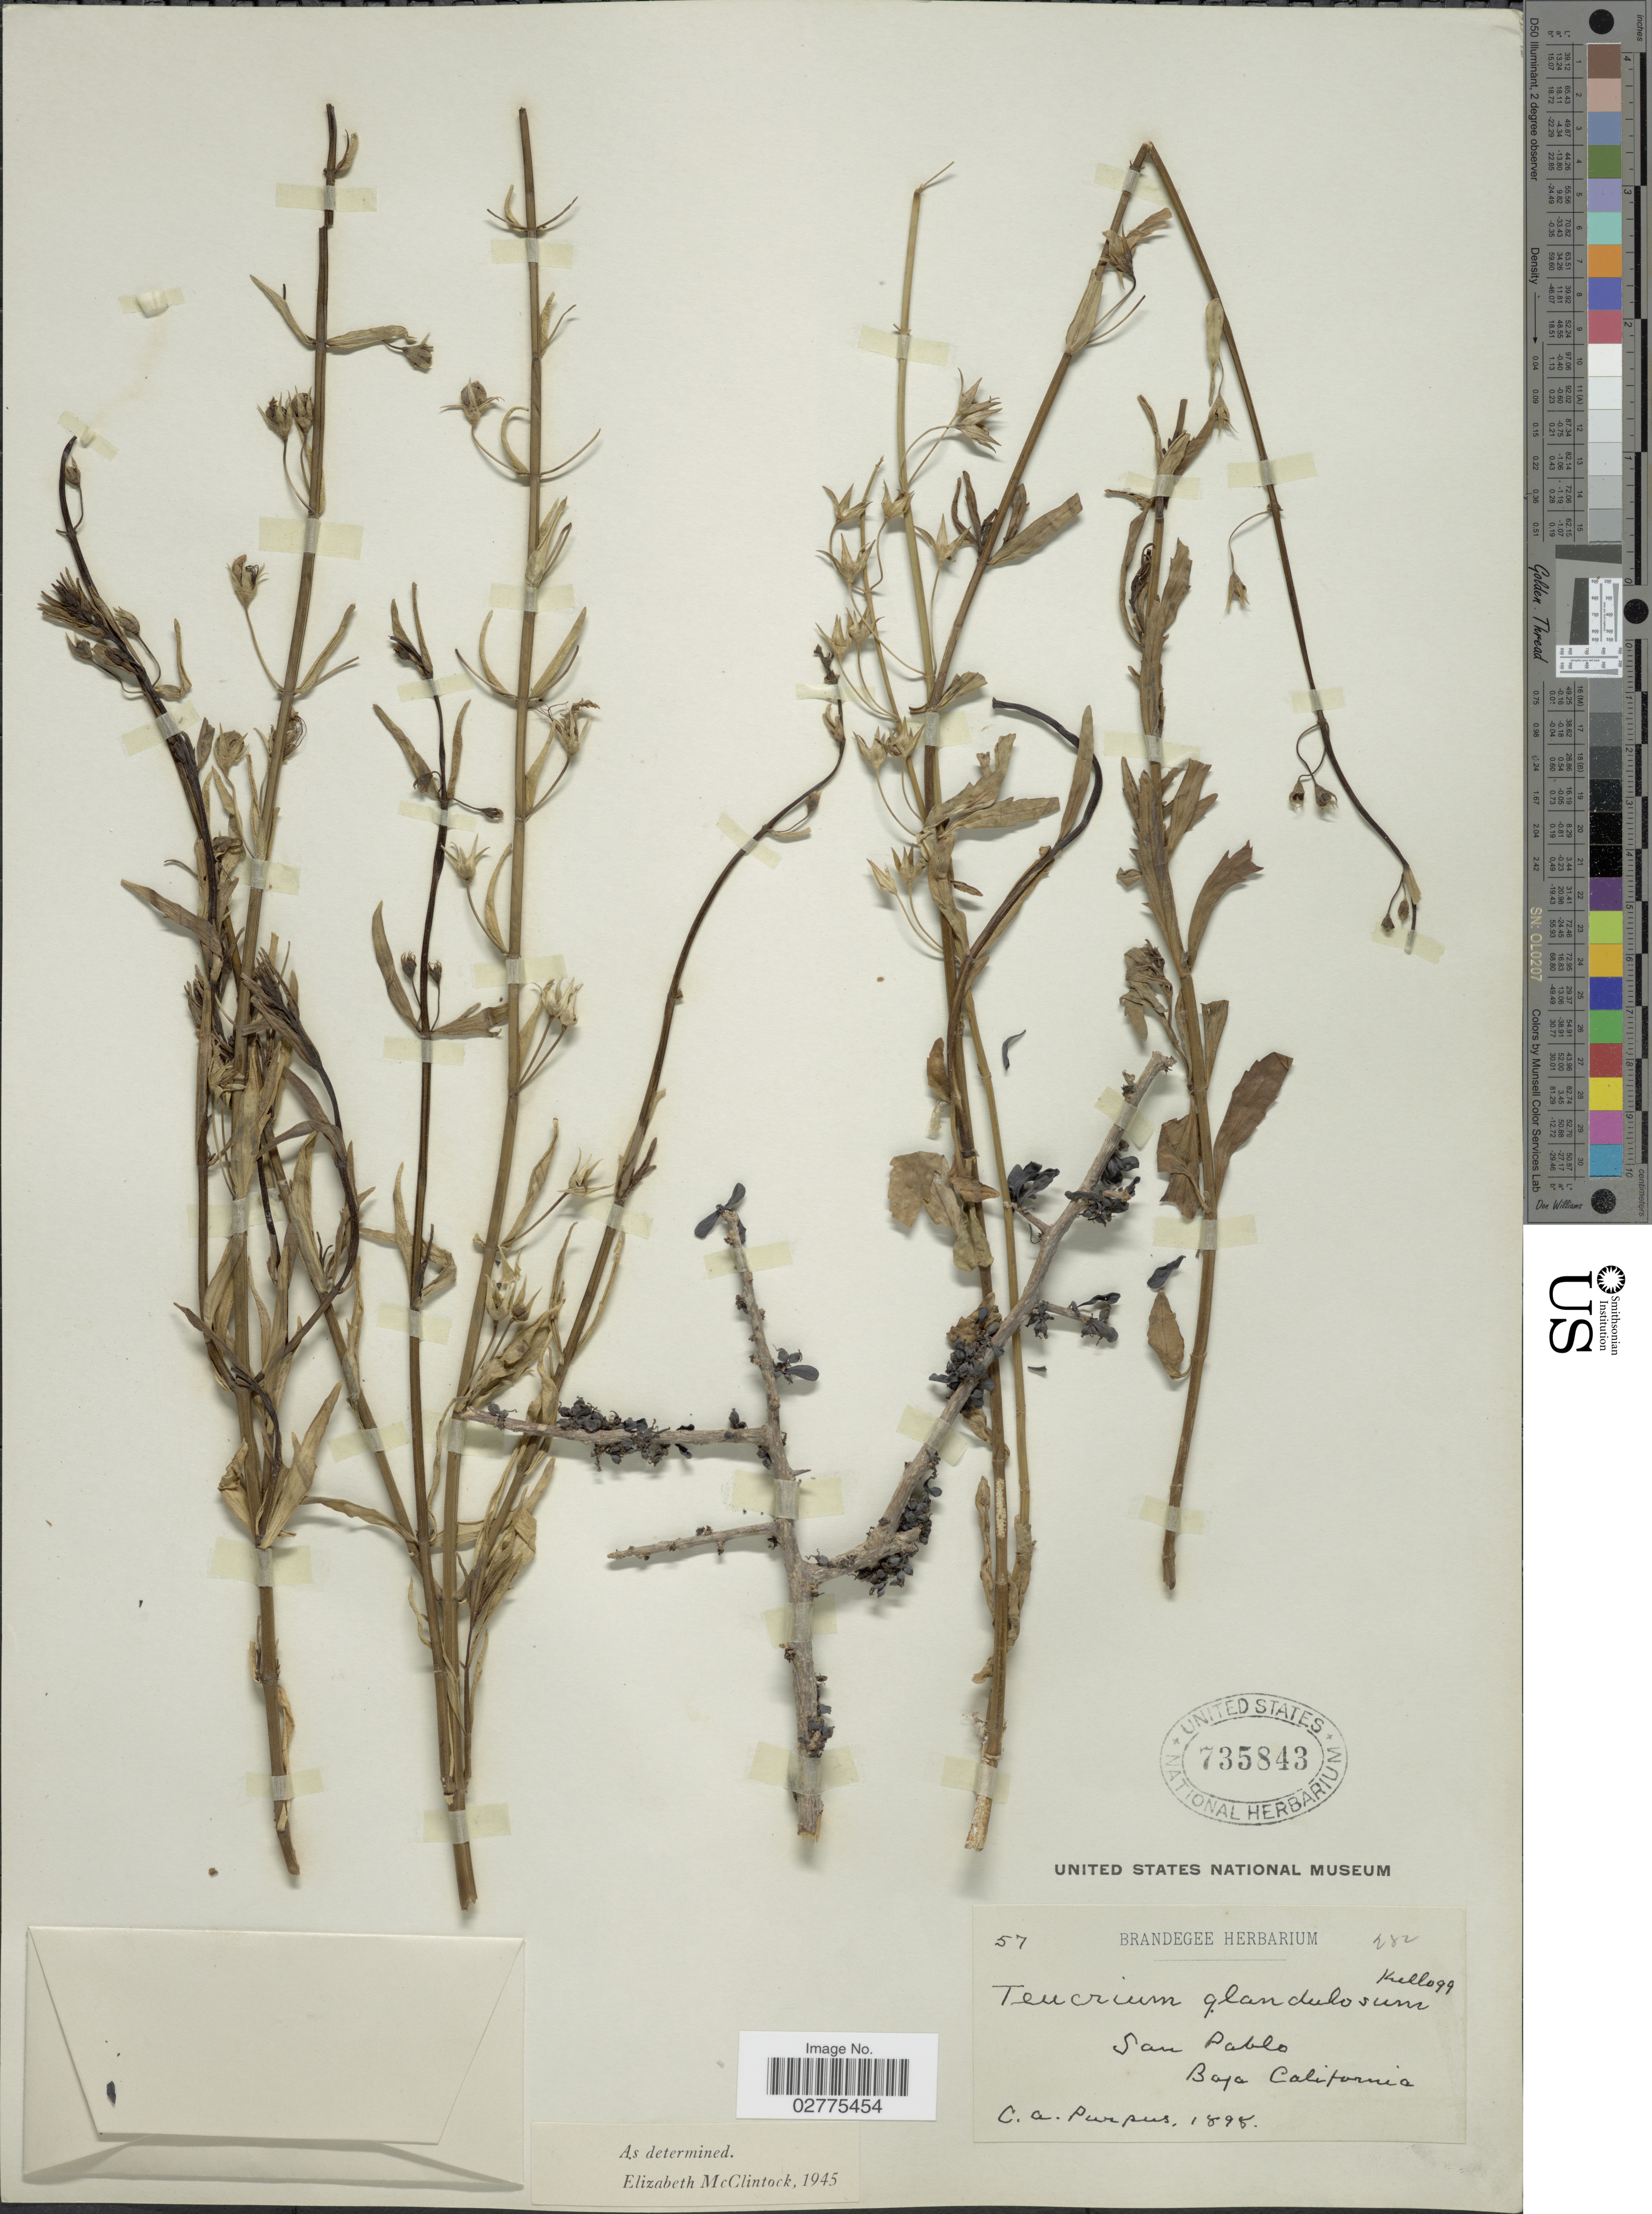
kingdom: Plantae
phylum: Tracheophyta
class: Magnoliopsida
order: Lamiales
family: Lamiaceae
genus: Teucrium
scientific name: Teucrium glandulosum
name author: Kellogg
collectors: C. A. Purpus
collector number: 57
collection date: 1895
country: Mexico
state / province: Baja California Norte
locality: San Pablo.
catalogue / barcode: US 735843